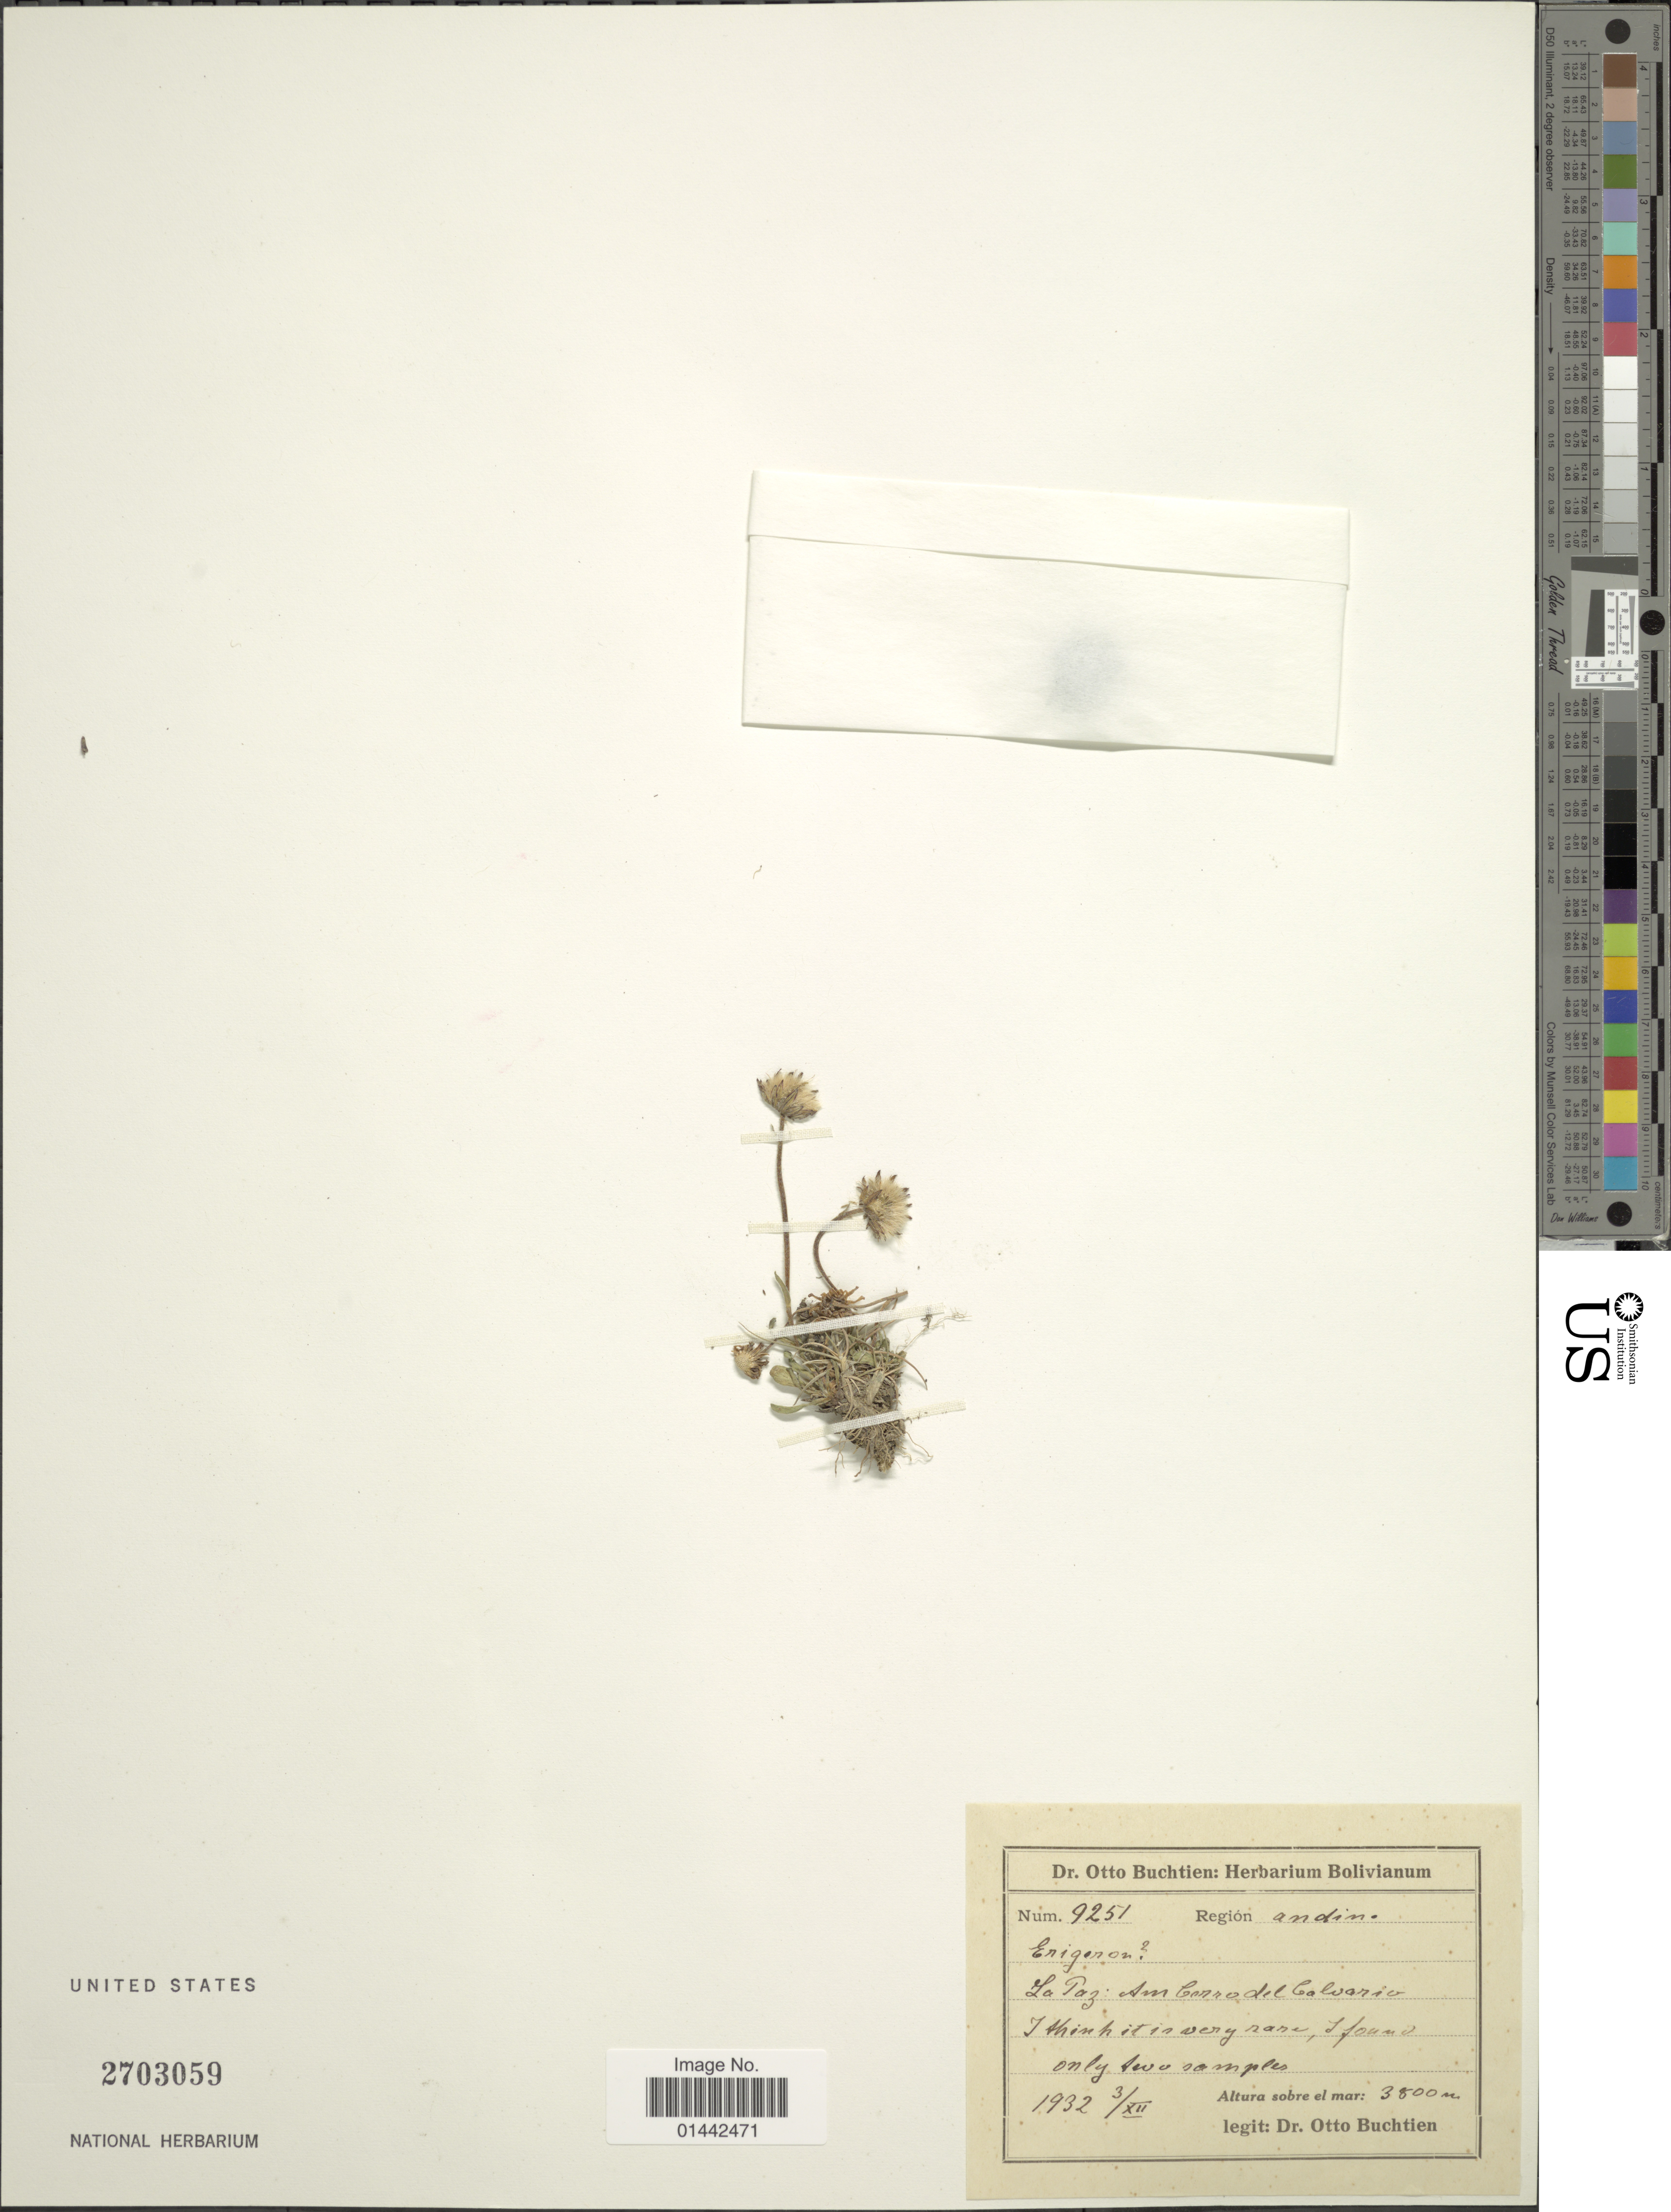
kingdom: Plantae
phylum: Tracheophyta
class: Magnoliopsida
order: Asterales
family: Asteraceae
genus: Erigeron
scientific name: Erigeron sp.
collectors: O. Buchtien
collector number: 9251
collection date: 1932-12-03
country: Bolivia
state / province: La Paz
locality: Am Cerro del Calvario, region andine.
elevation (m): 3800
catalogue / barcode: US 2703059